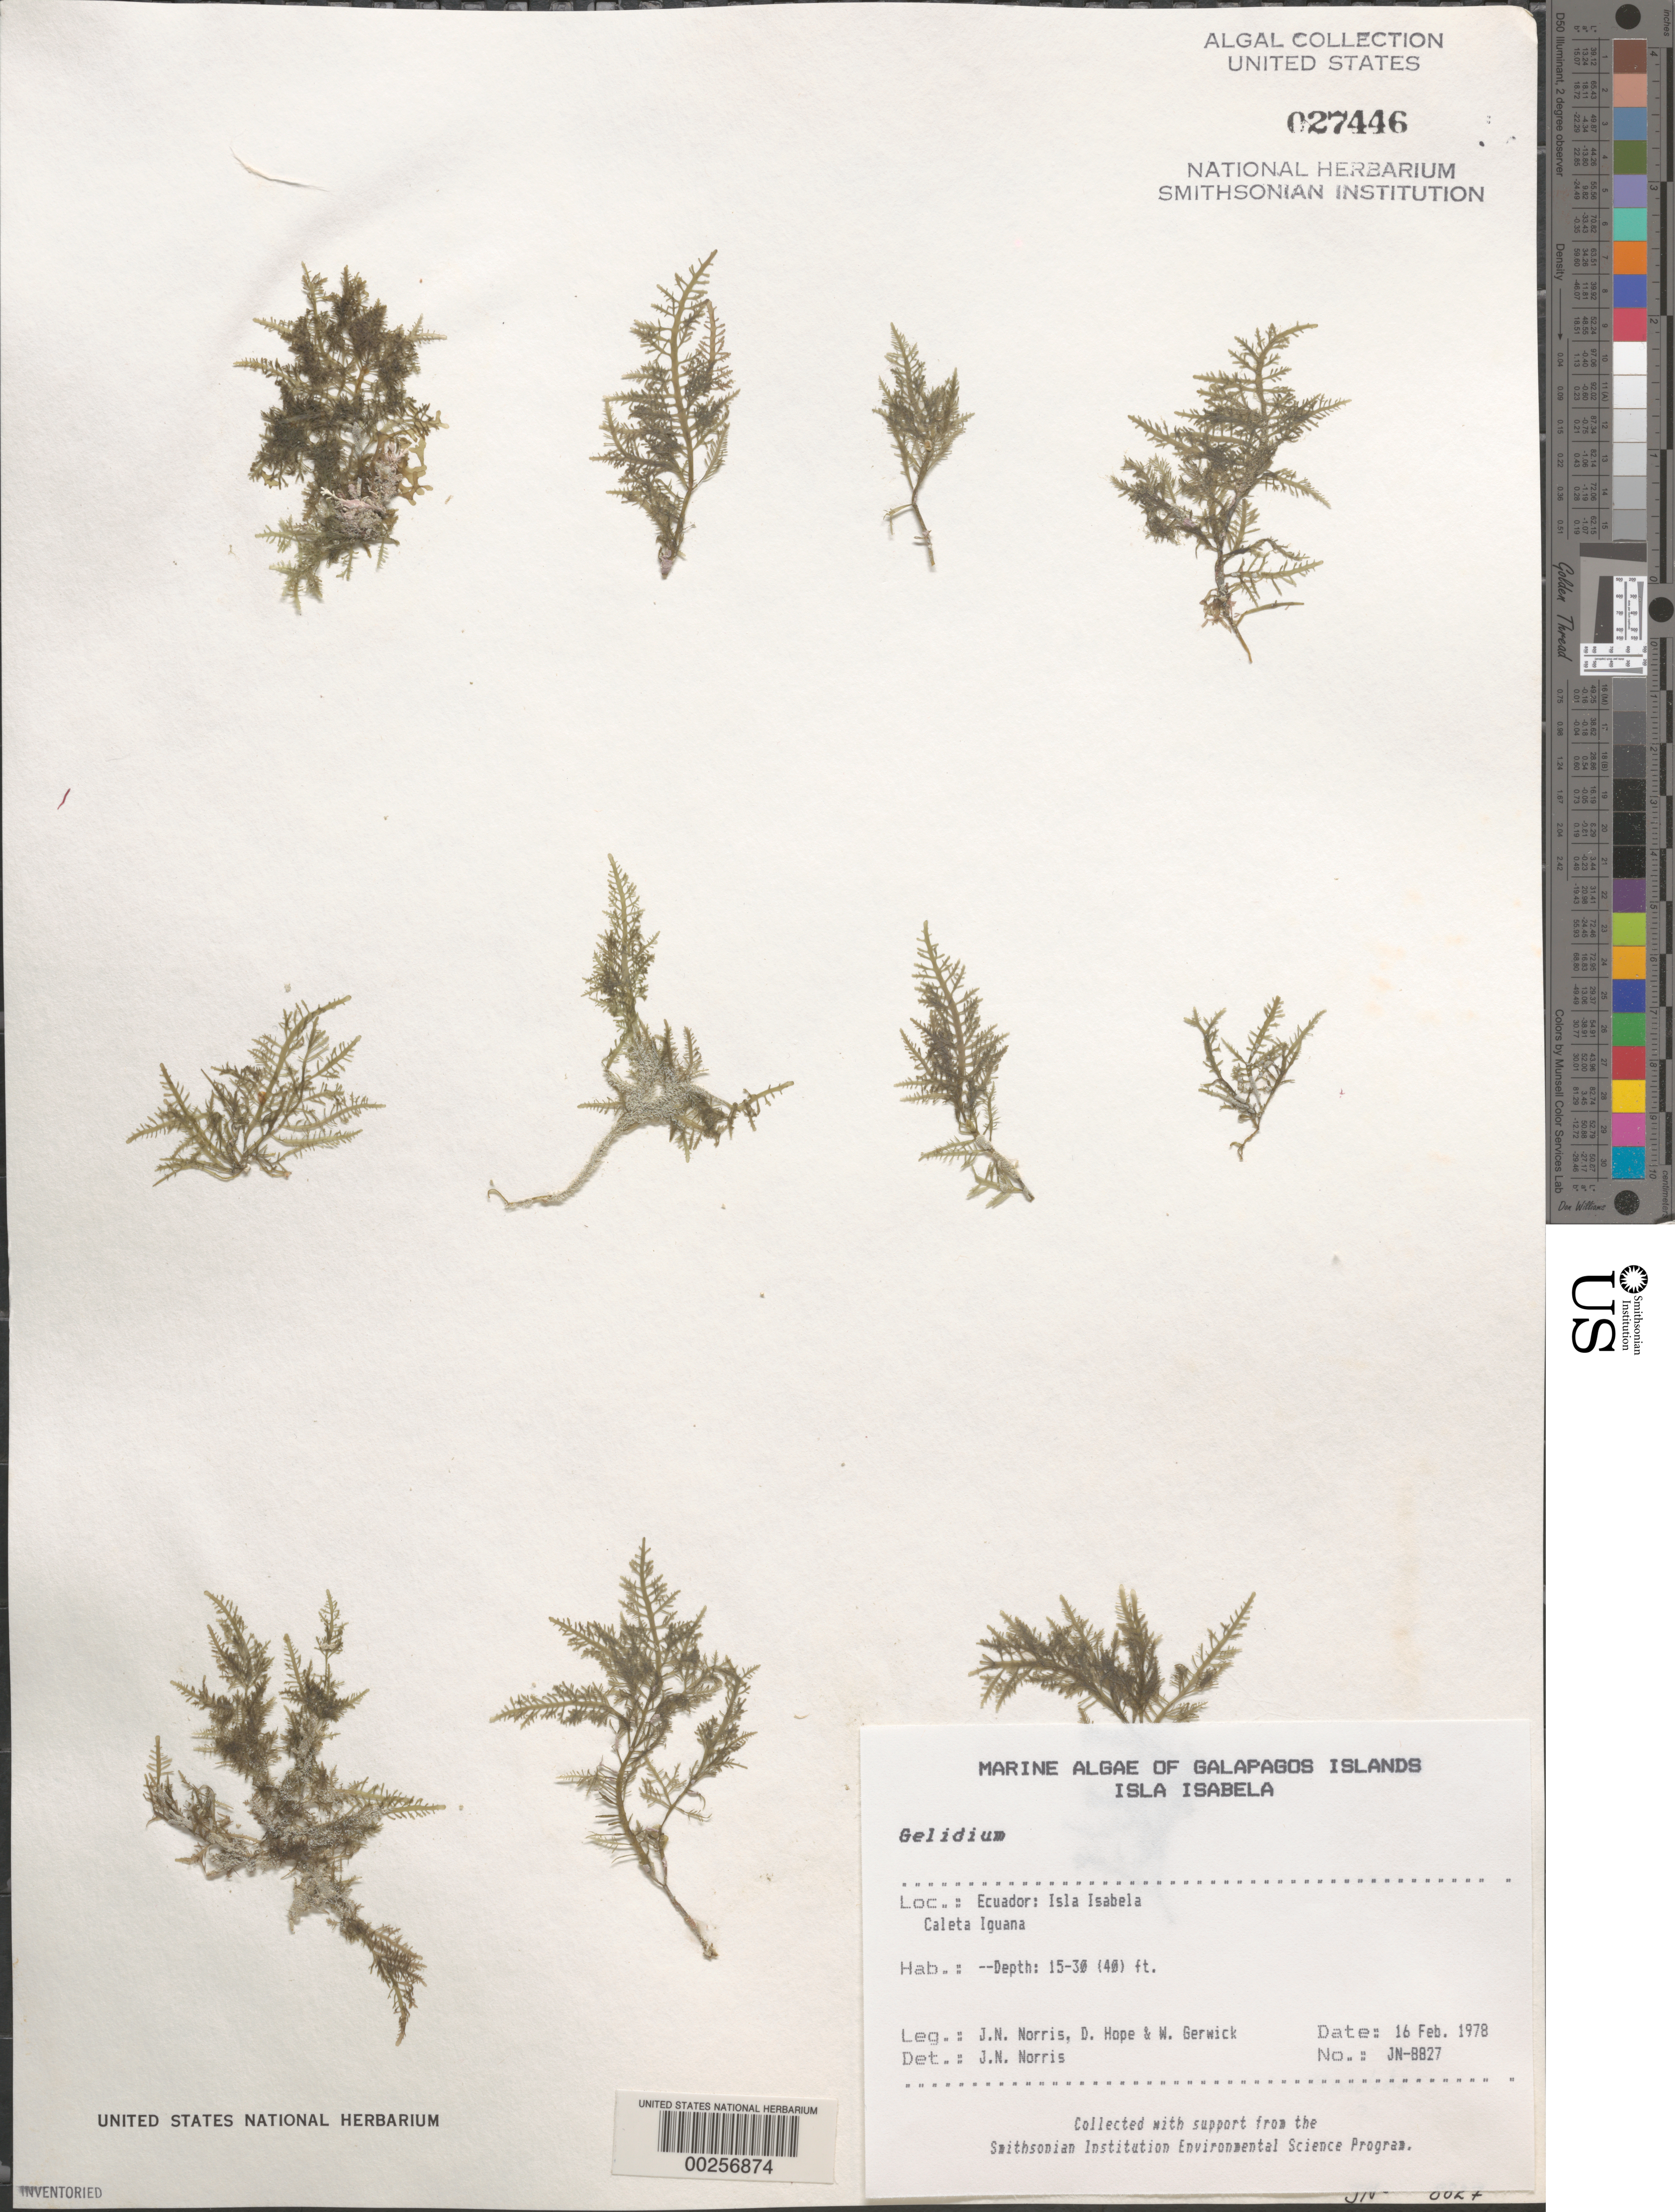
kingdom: Plantae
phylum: Rhodophyta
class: Florideophyceae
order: Gelidiales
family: Gelidiaceae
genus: Gelidium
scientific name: Gelidium sp.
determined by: Norris, James N.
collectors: J. N. Norris, D. Hope & W. Gerwick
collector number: JN-8827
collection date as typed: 16 Feb 1978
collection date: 1978-02-16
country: Ecuador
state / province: Colón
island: Isabela [Albemarle]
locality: Caleta Iguana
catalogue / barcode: US 27446